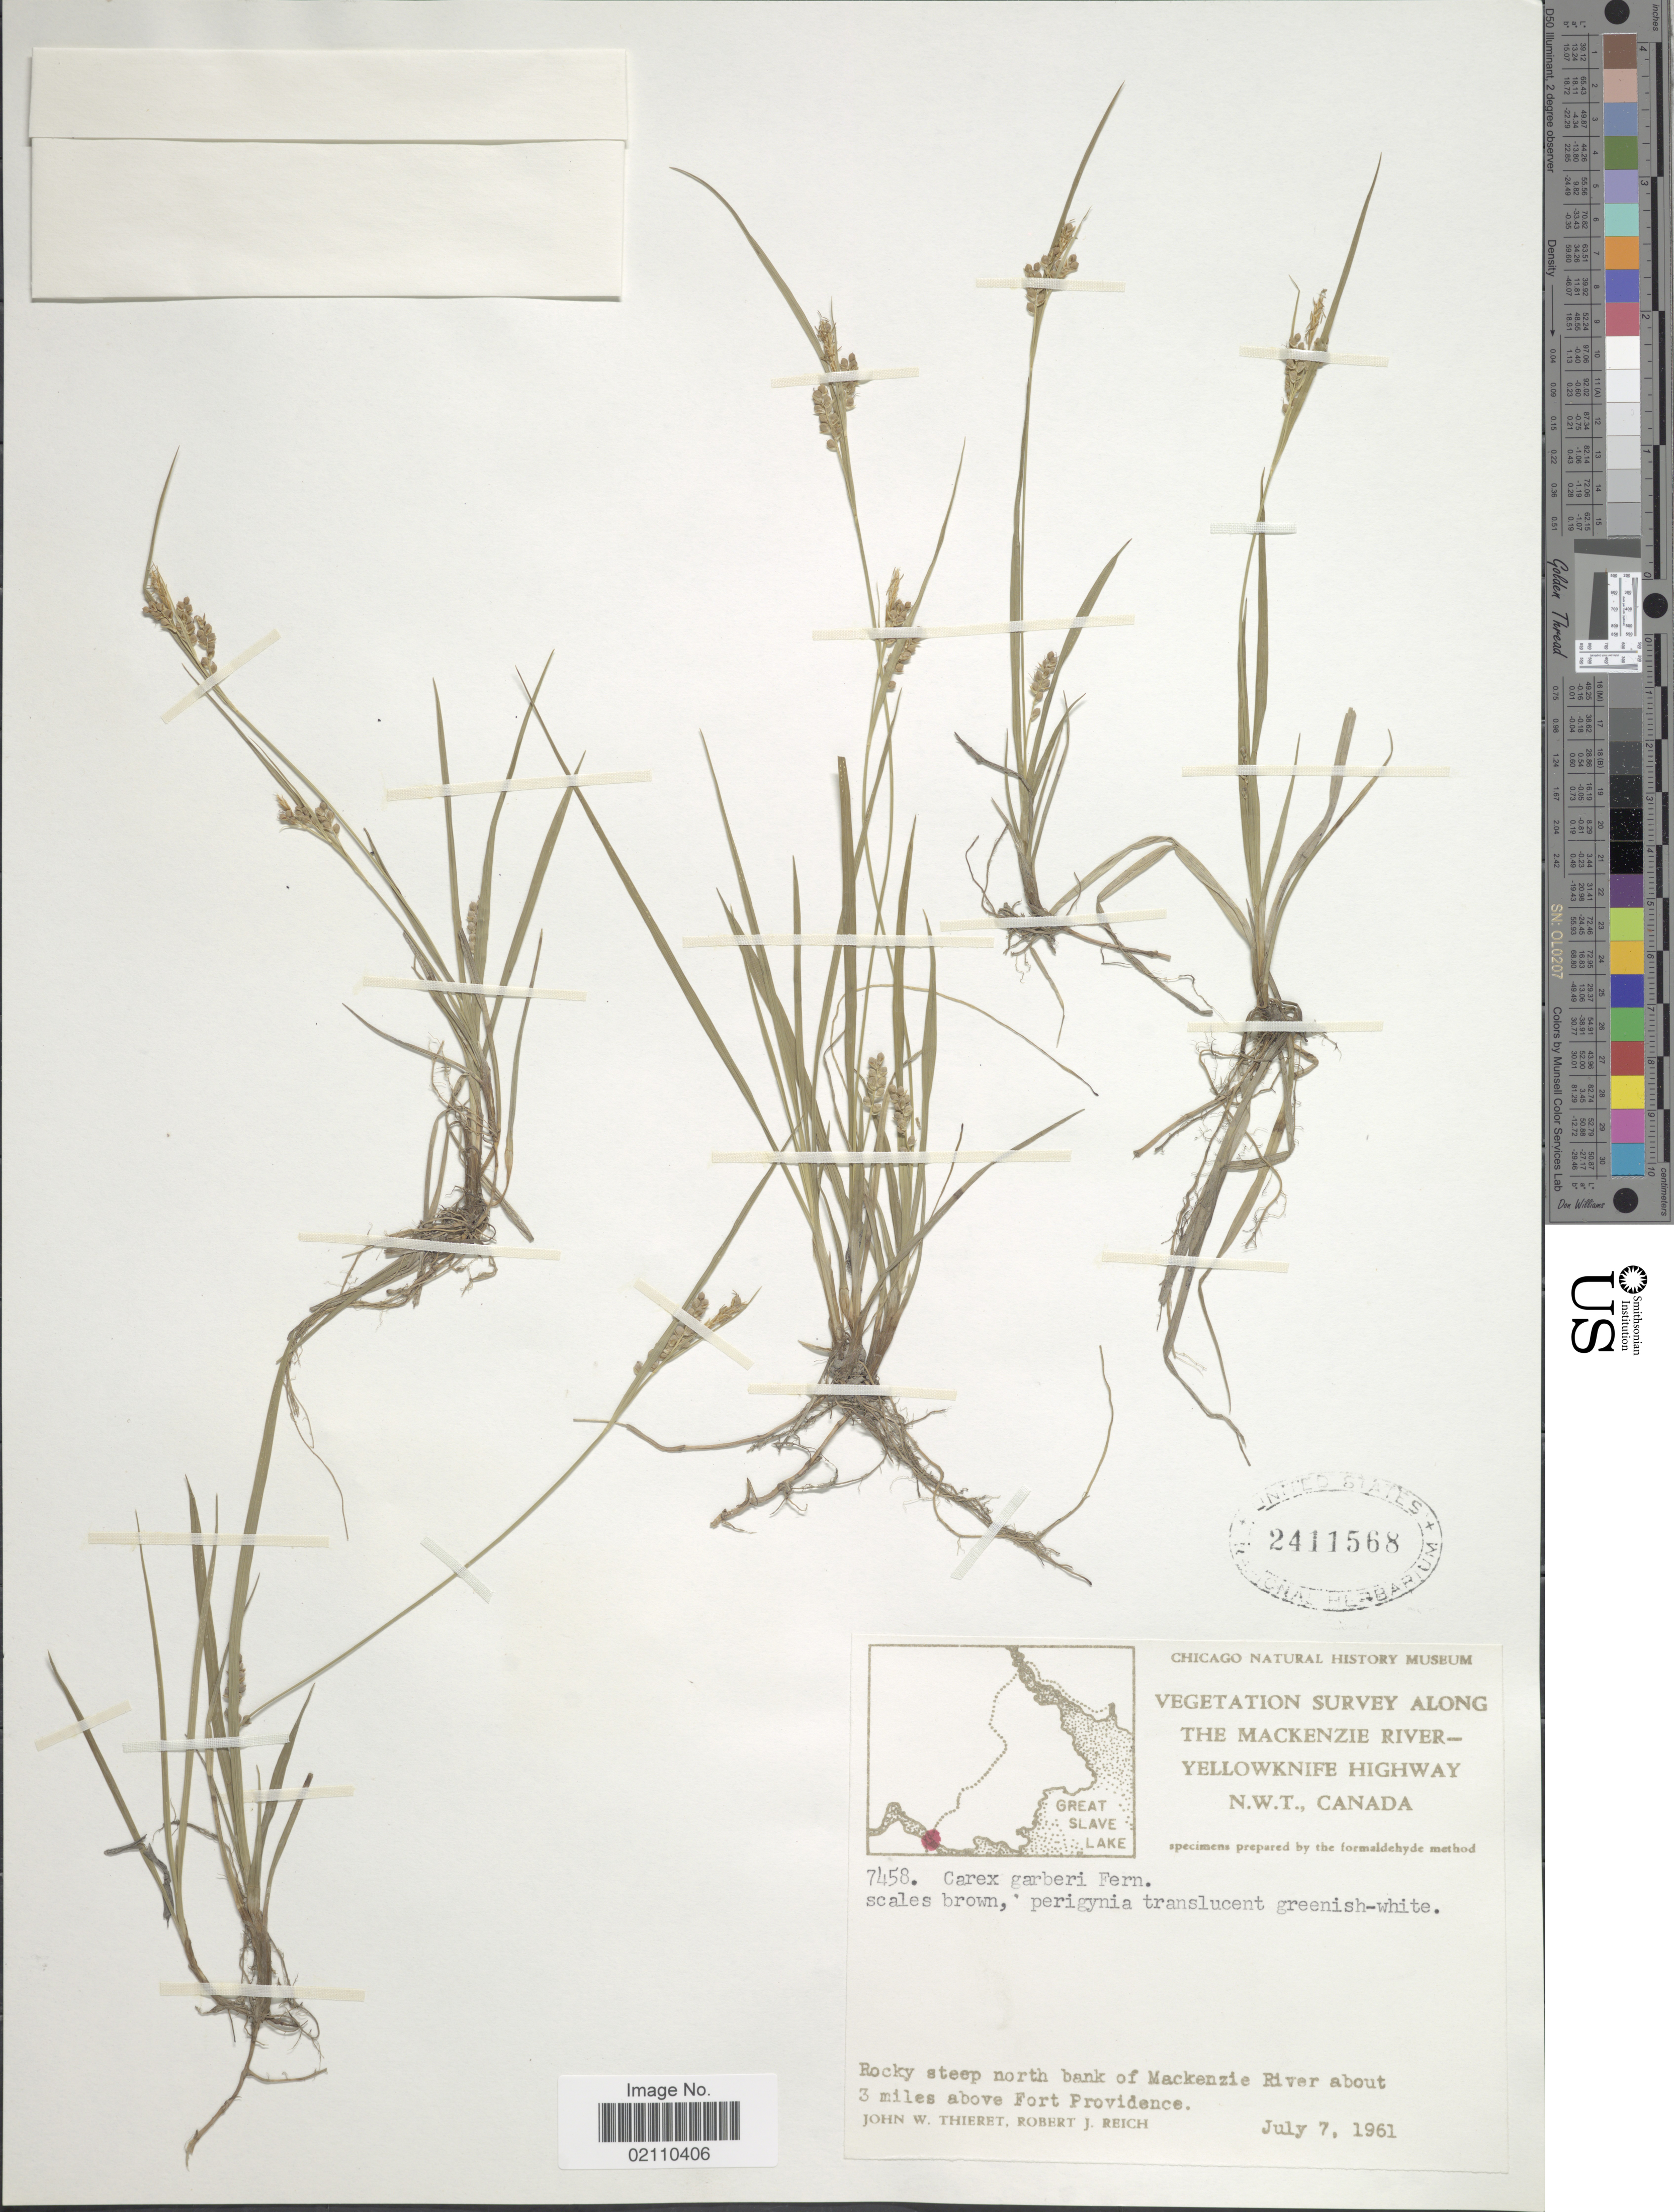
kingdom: Plantae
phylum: Tracheophyta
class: Liliopsida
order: Poales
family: Cyperaceae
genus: Carex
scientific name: Carex garberi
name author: Fernald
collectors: J. W. Thieret & R. Reich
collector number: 7458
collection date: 1961-07-07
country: Canada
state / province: Northwest Territories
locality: Vegetation Survey along the Mackenzie River-Yellowknife Highway, rocky steep north bank of Mackenzie River about 3 miles above Fort Providence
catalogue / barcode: US 2411568